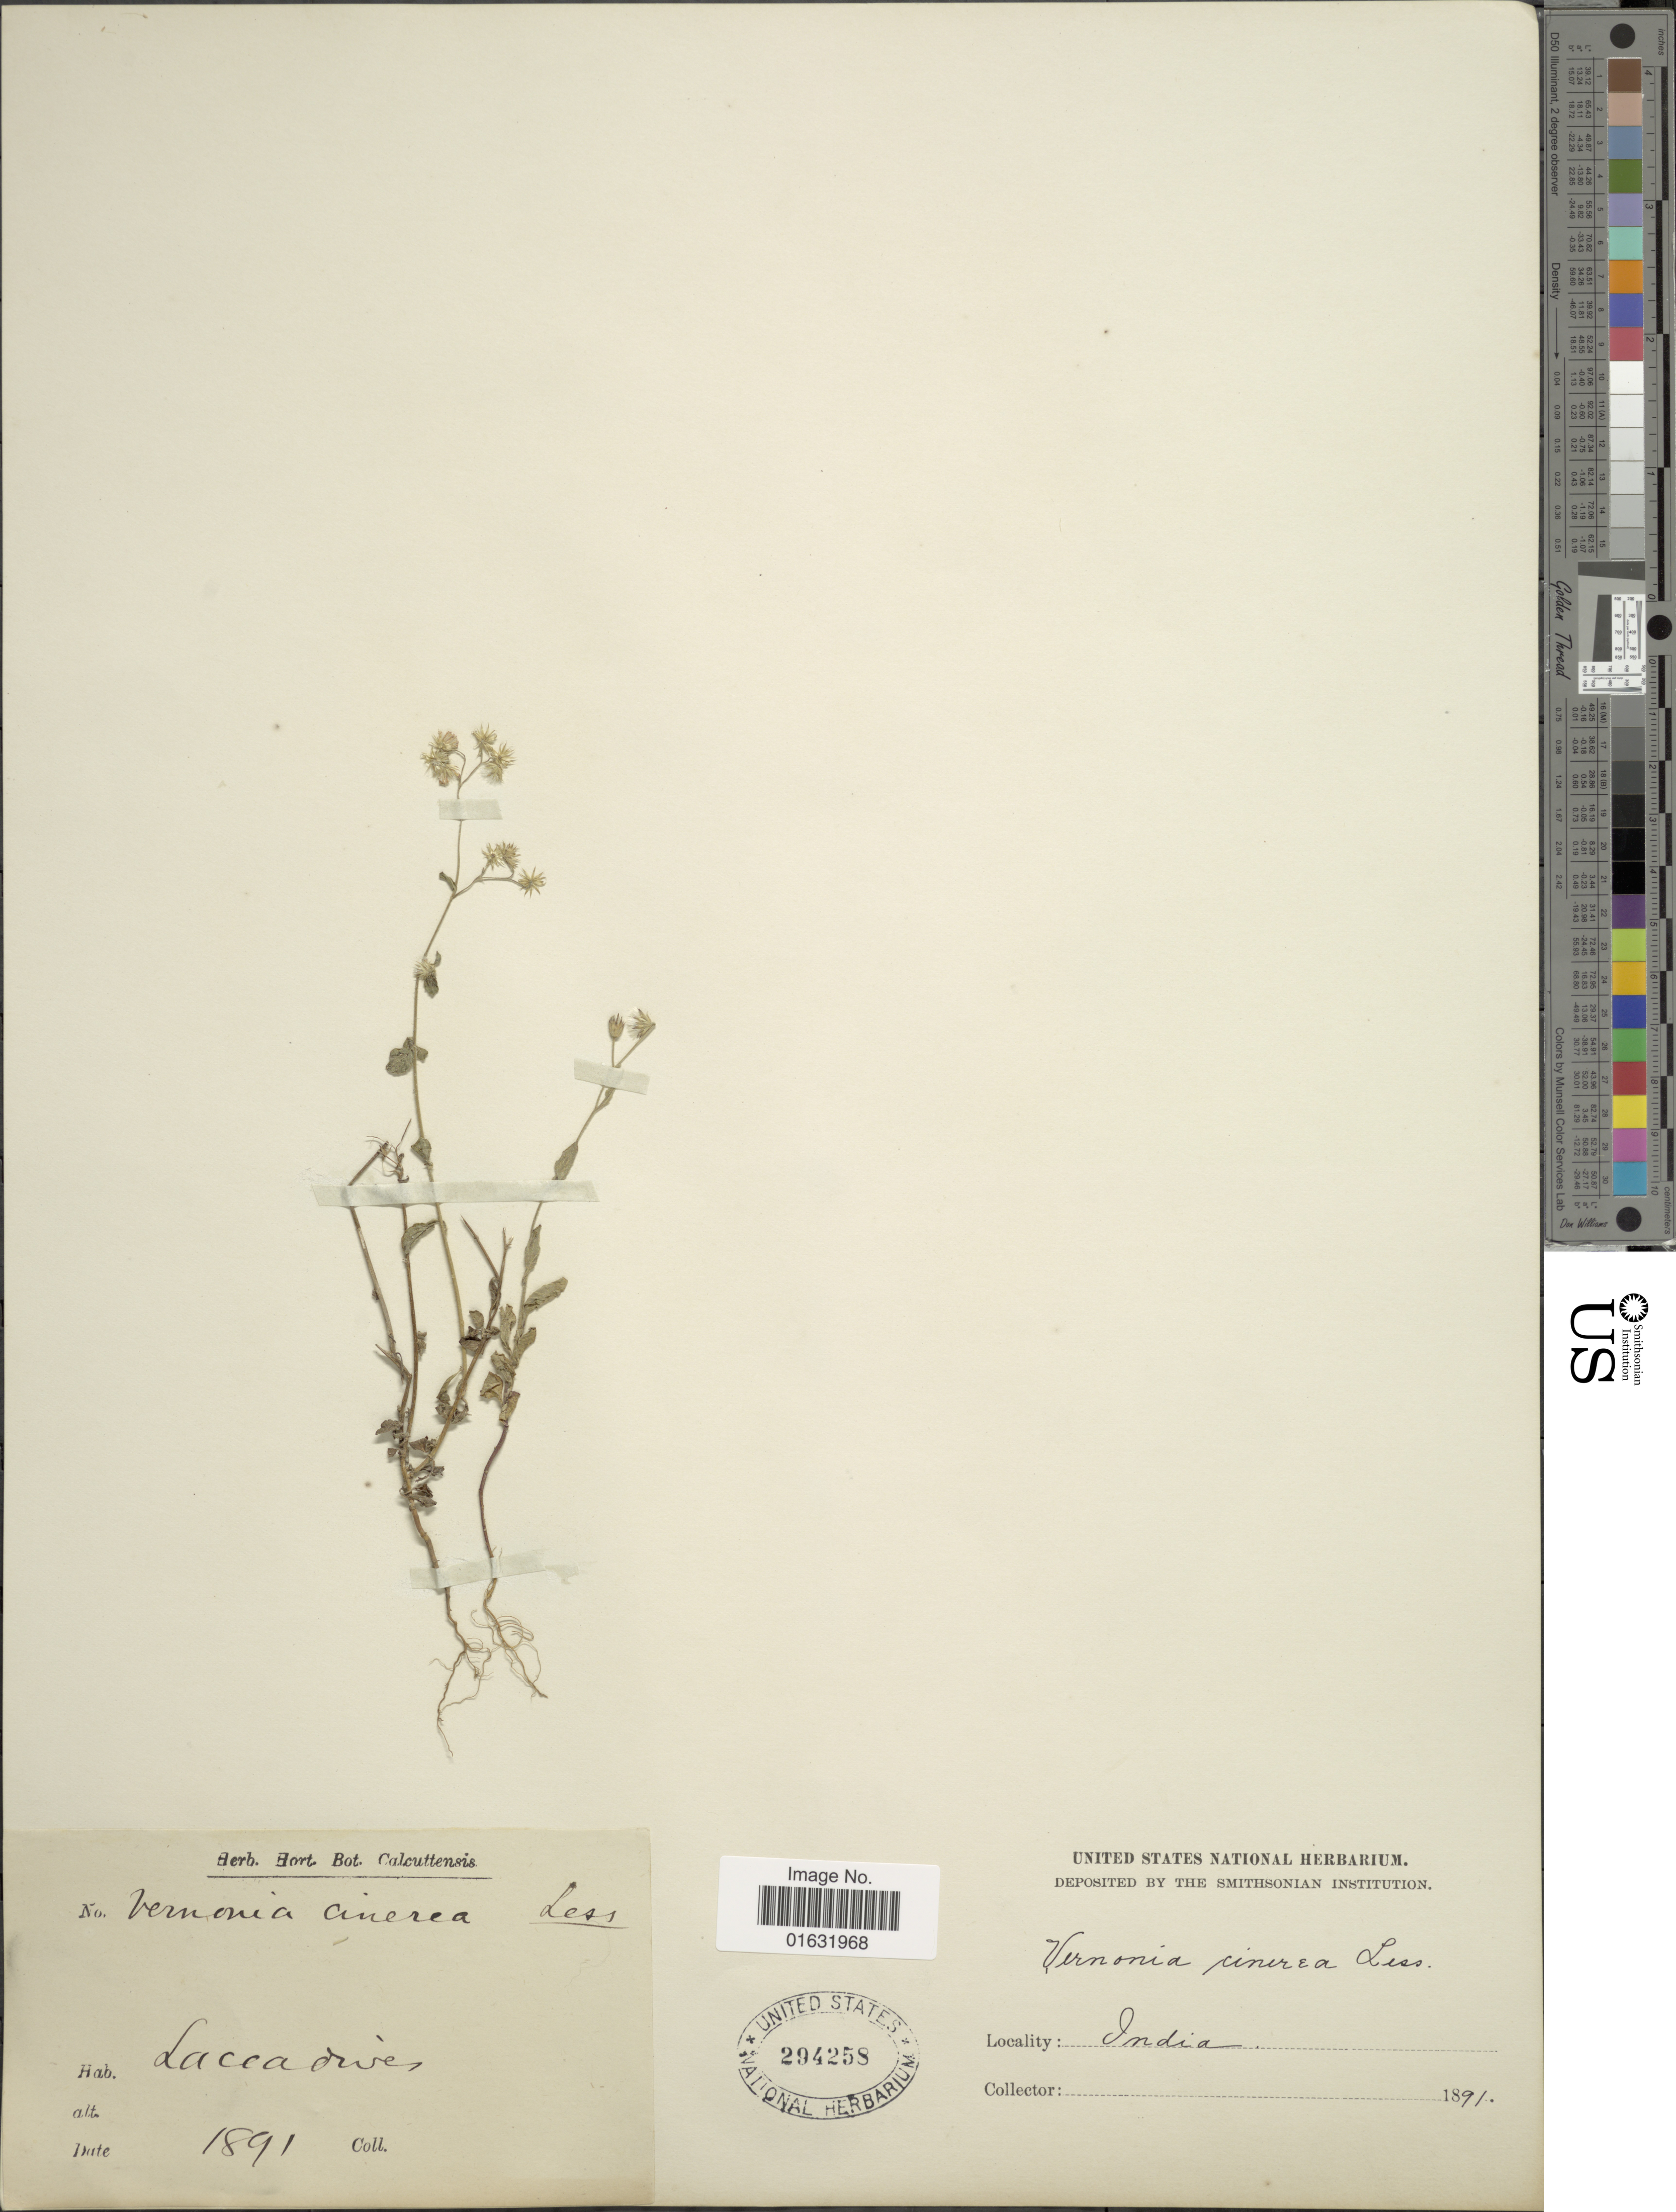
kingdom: Plantae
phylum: Tracheophyta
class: Magnoliopsida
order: Asterales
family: Asteraceae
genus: Cyanthillium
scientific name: Cyanthillium cinereum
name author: (L.) H. Rob.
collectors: ex Herb. Hort. Bot. Calcuttensis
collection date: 1891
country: India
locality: India, Laccadives.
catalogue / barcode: US 294258